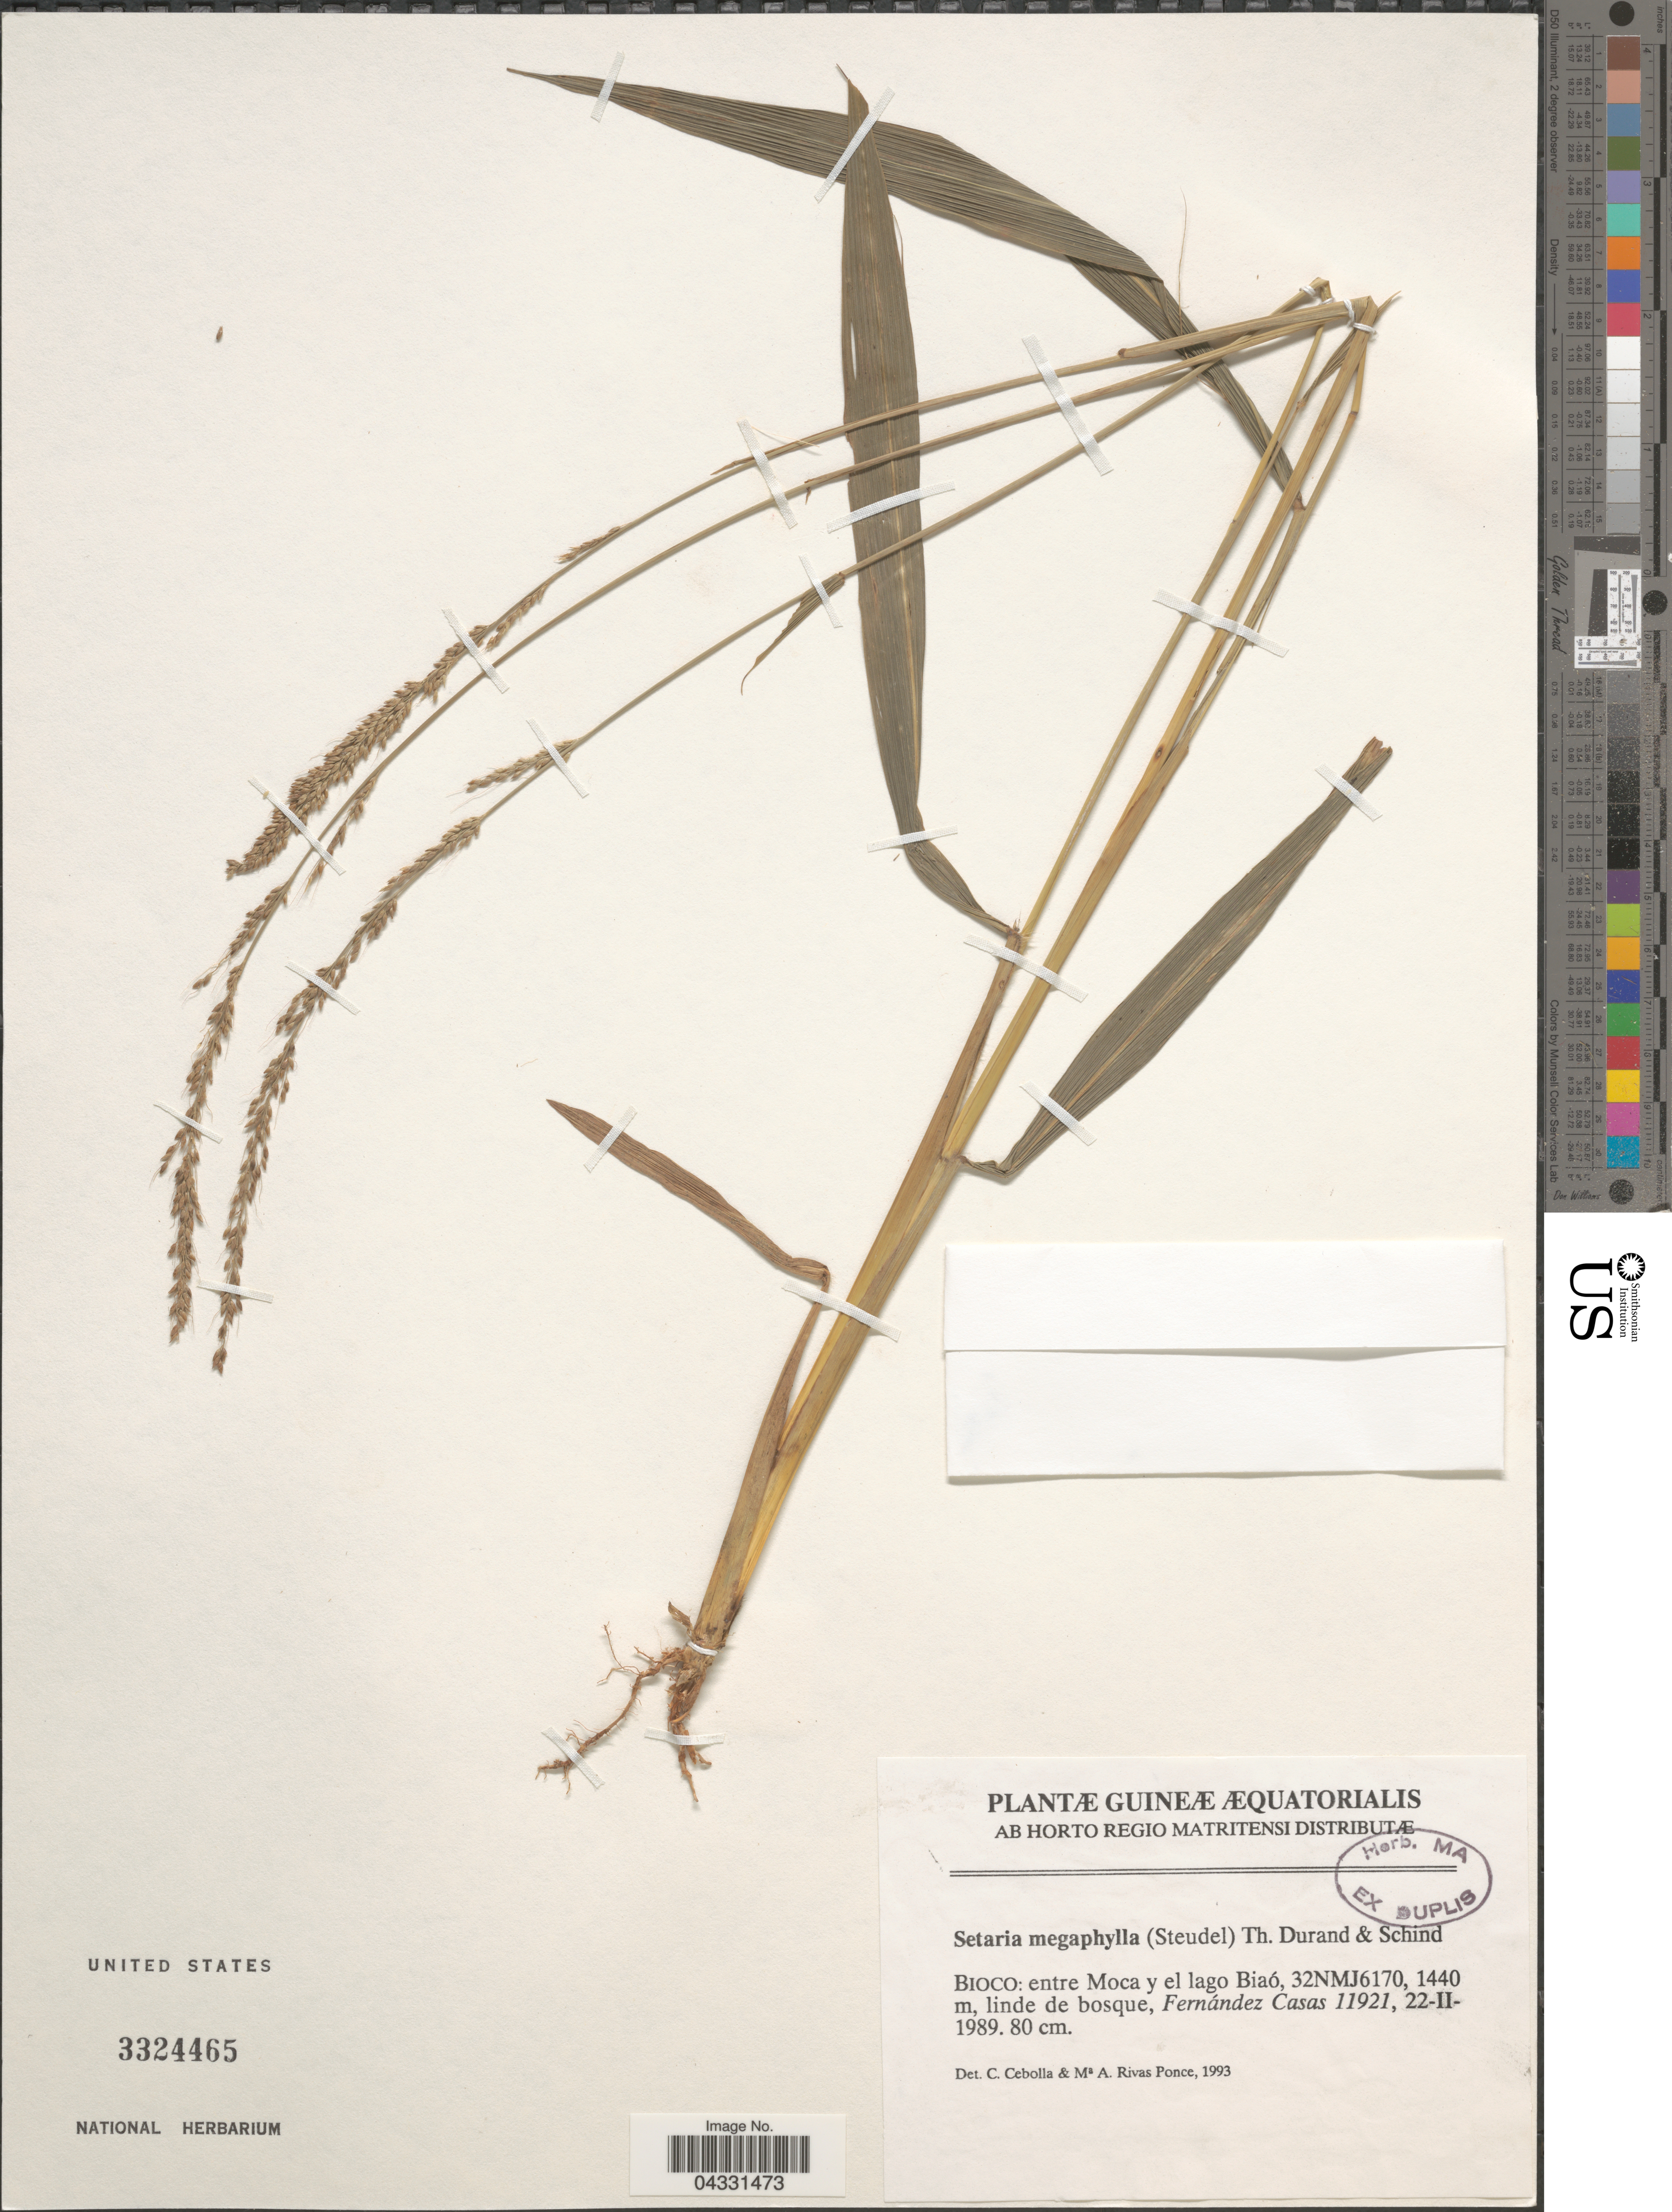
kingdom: Plantae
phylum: Tracheophyta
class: Liliopsida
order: Poales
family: Poaceae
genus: Setaria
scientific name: Setaria megaphylla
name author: (Steud.) Durieu & Schinz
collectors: F. Casas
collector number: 11921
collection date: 1989-02-22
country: Equatorial Guinea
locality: Guineæ Æquatorialis. Bioco: entre Moca y el lago Biaó, 32NMJ6170.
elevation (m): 1440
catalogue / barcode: US 3324465